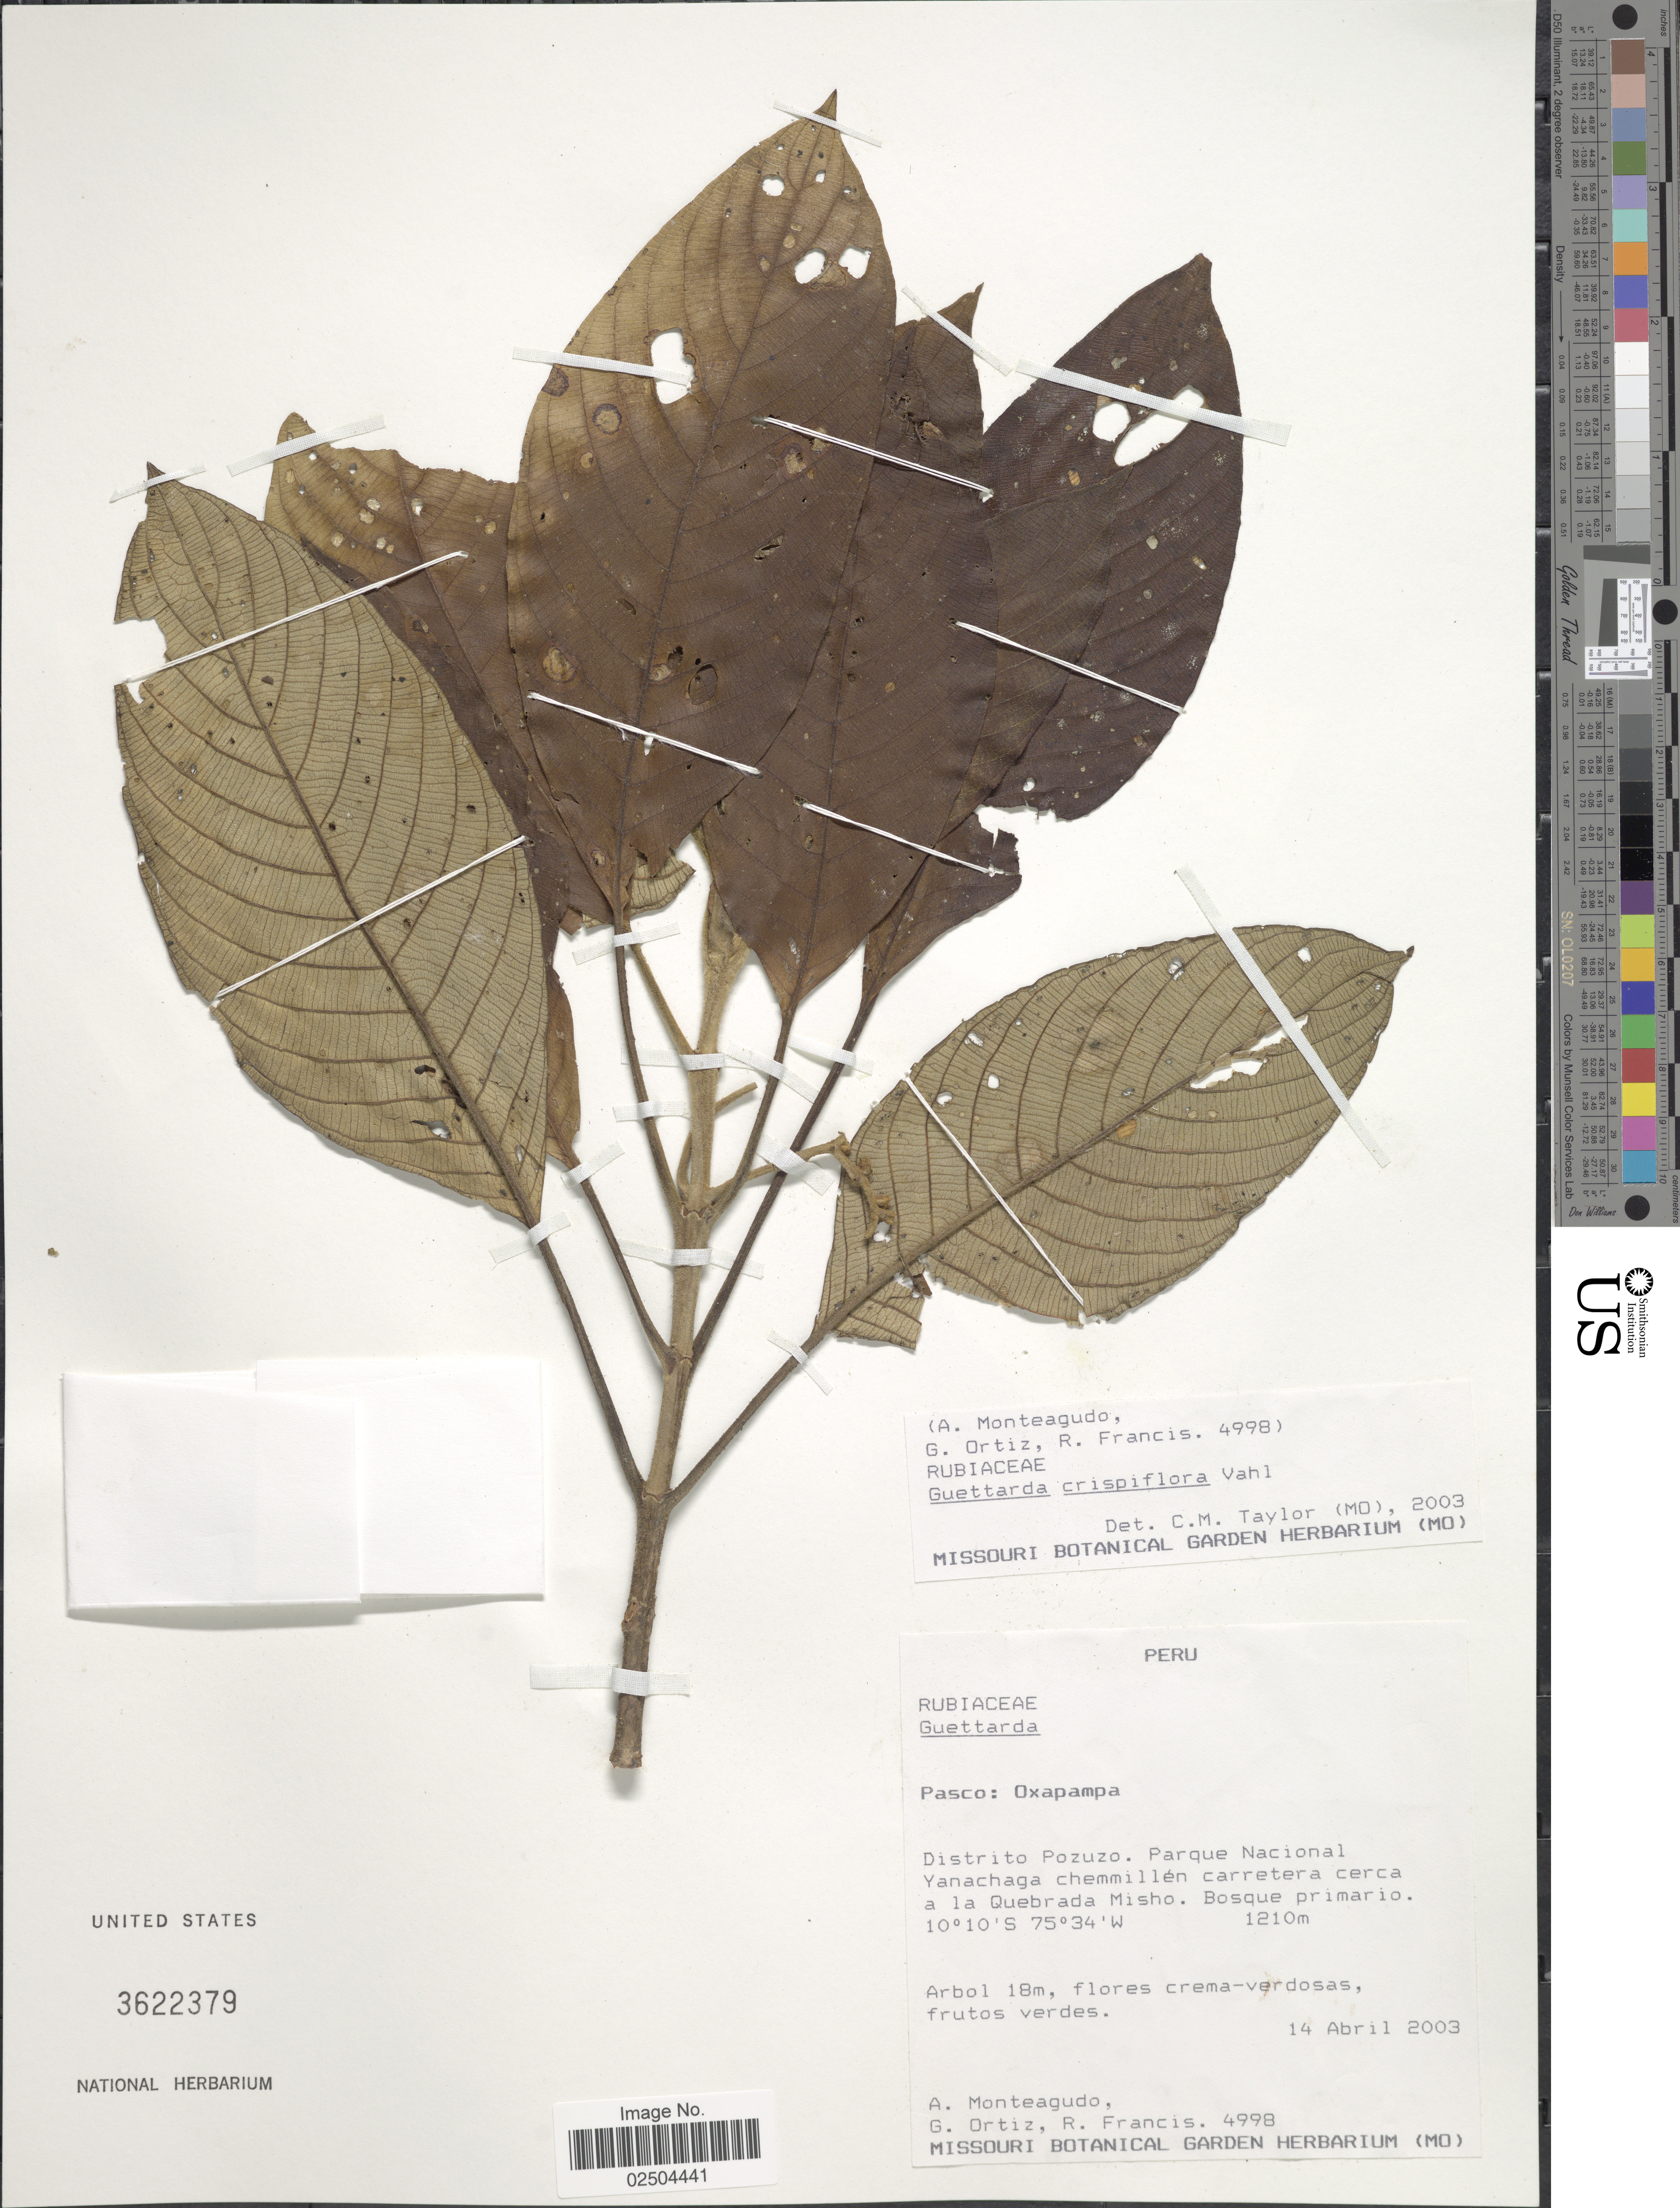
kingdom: Plantae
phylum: Tracheophyta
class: Magnoliopsida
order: Gentianales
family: Rubiaceae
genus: Guettarda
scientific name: Guettarda crispiflora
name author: Vahl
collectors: A. Monteagudo, G. Ortiz & R. Francis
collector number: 4998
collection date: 2003-04-14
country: Peru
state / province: Pasco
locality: Pasco: Oxapampa, Distrito Pozuzo: Parque Nacional Yanachaga chemmillen carretera cerca a la Quebrada Misho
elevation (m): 1210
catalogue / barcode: US 3622379